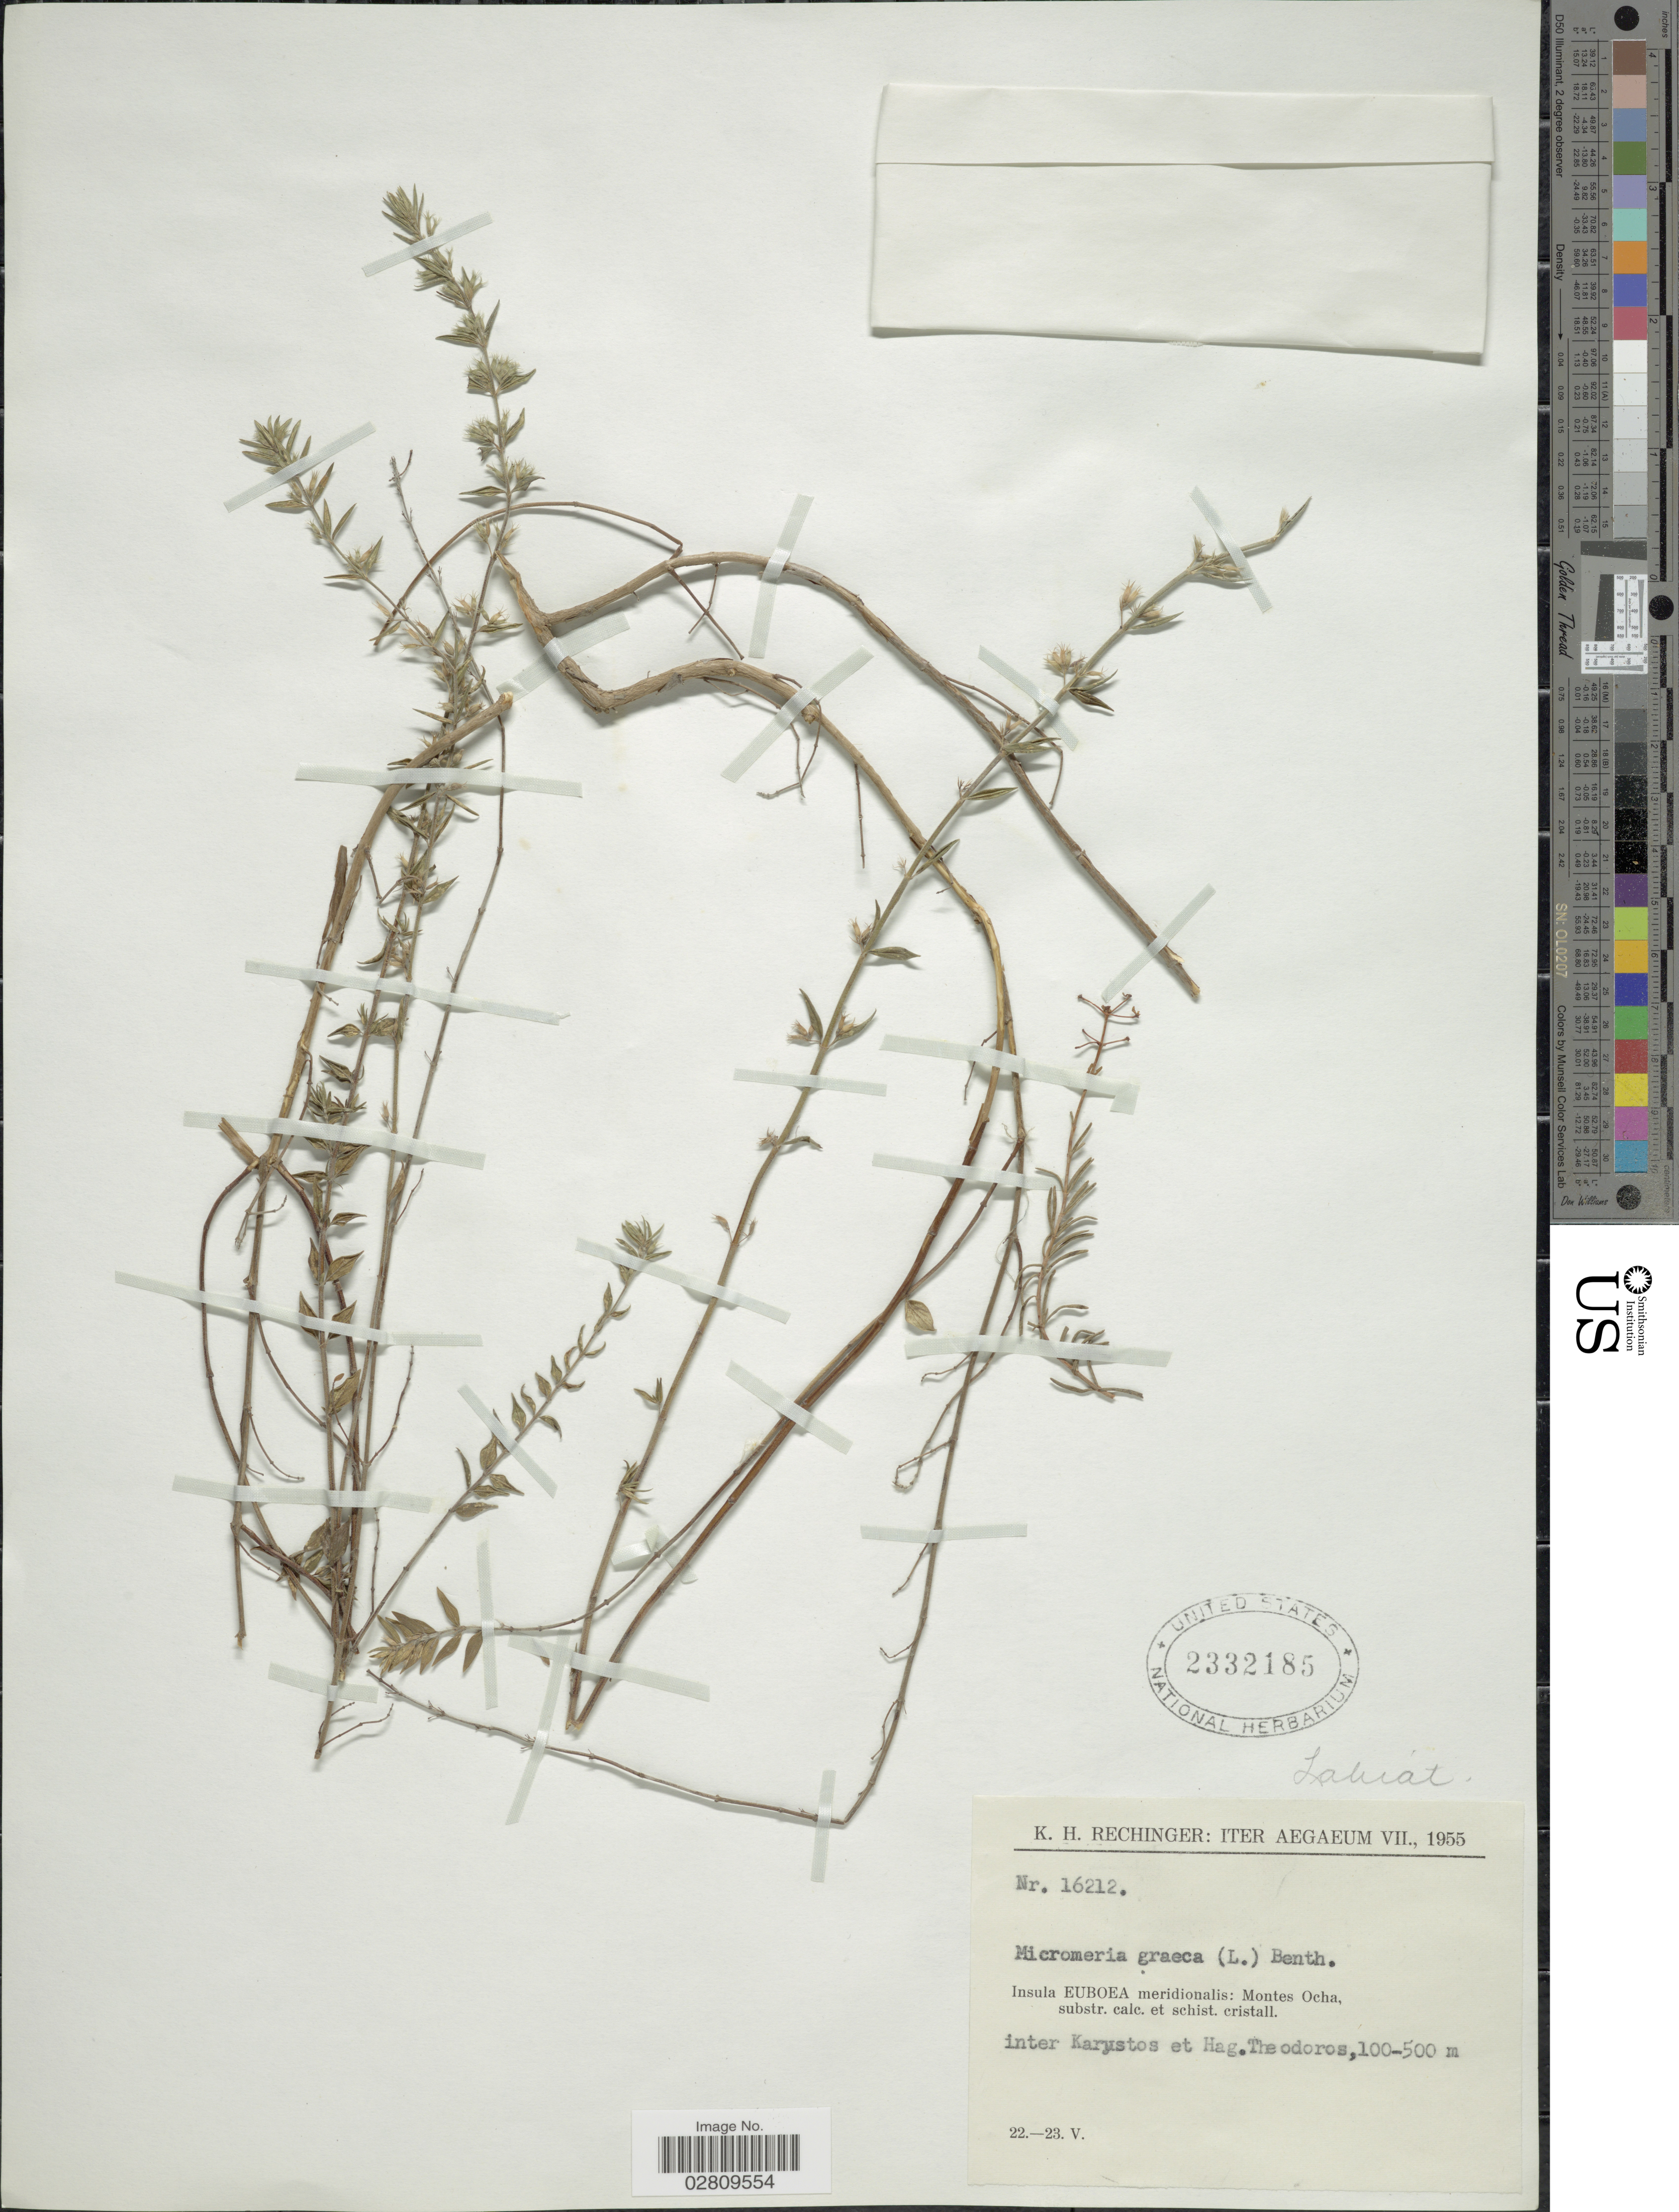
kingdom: Plantae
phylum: Tracheophyta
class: Magnoliopsida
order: Lamiales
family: Lamiaceae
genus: Micromeria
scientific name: Micromeria graeca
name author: Benth. ex Rchb.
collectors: K. H. Rechinger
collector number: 16212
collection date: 1955-05-22/1955-05-23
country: Greece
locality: Iter Aegaeum. Insula Euboea meridionalis: Montes Ocha, substr. calc. et schist. cristall. inter Karustos et Hag. Theodoros.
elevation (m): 100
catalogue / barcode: US 2332185